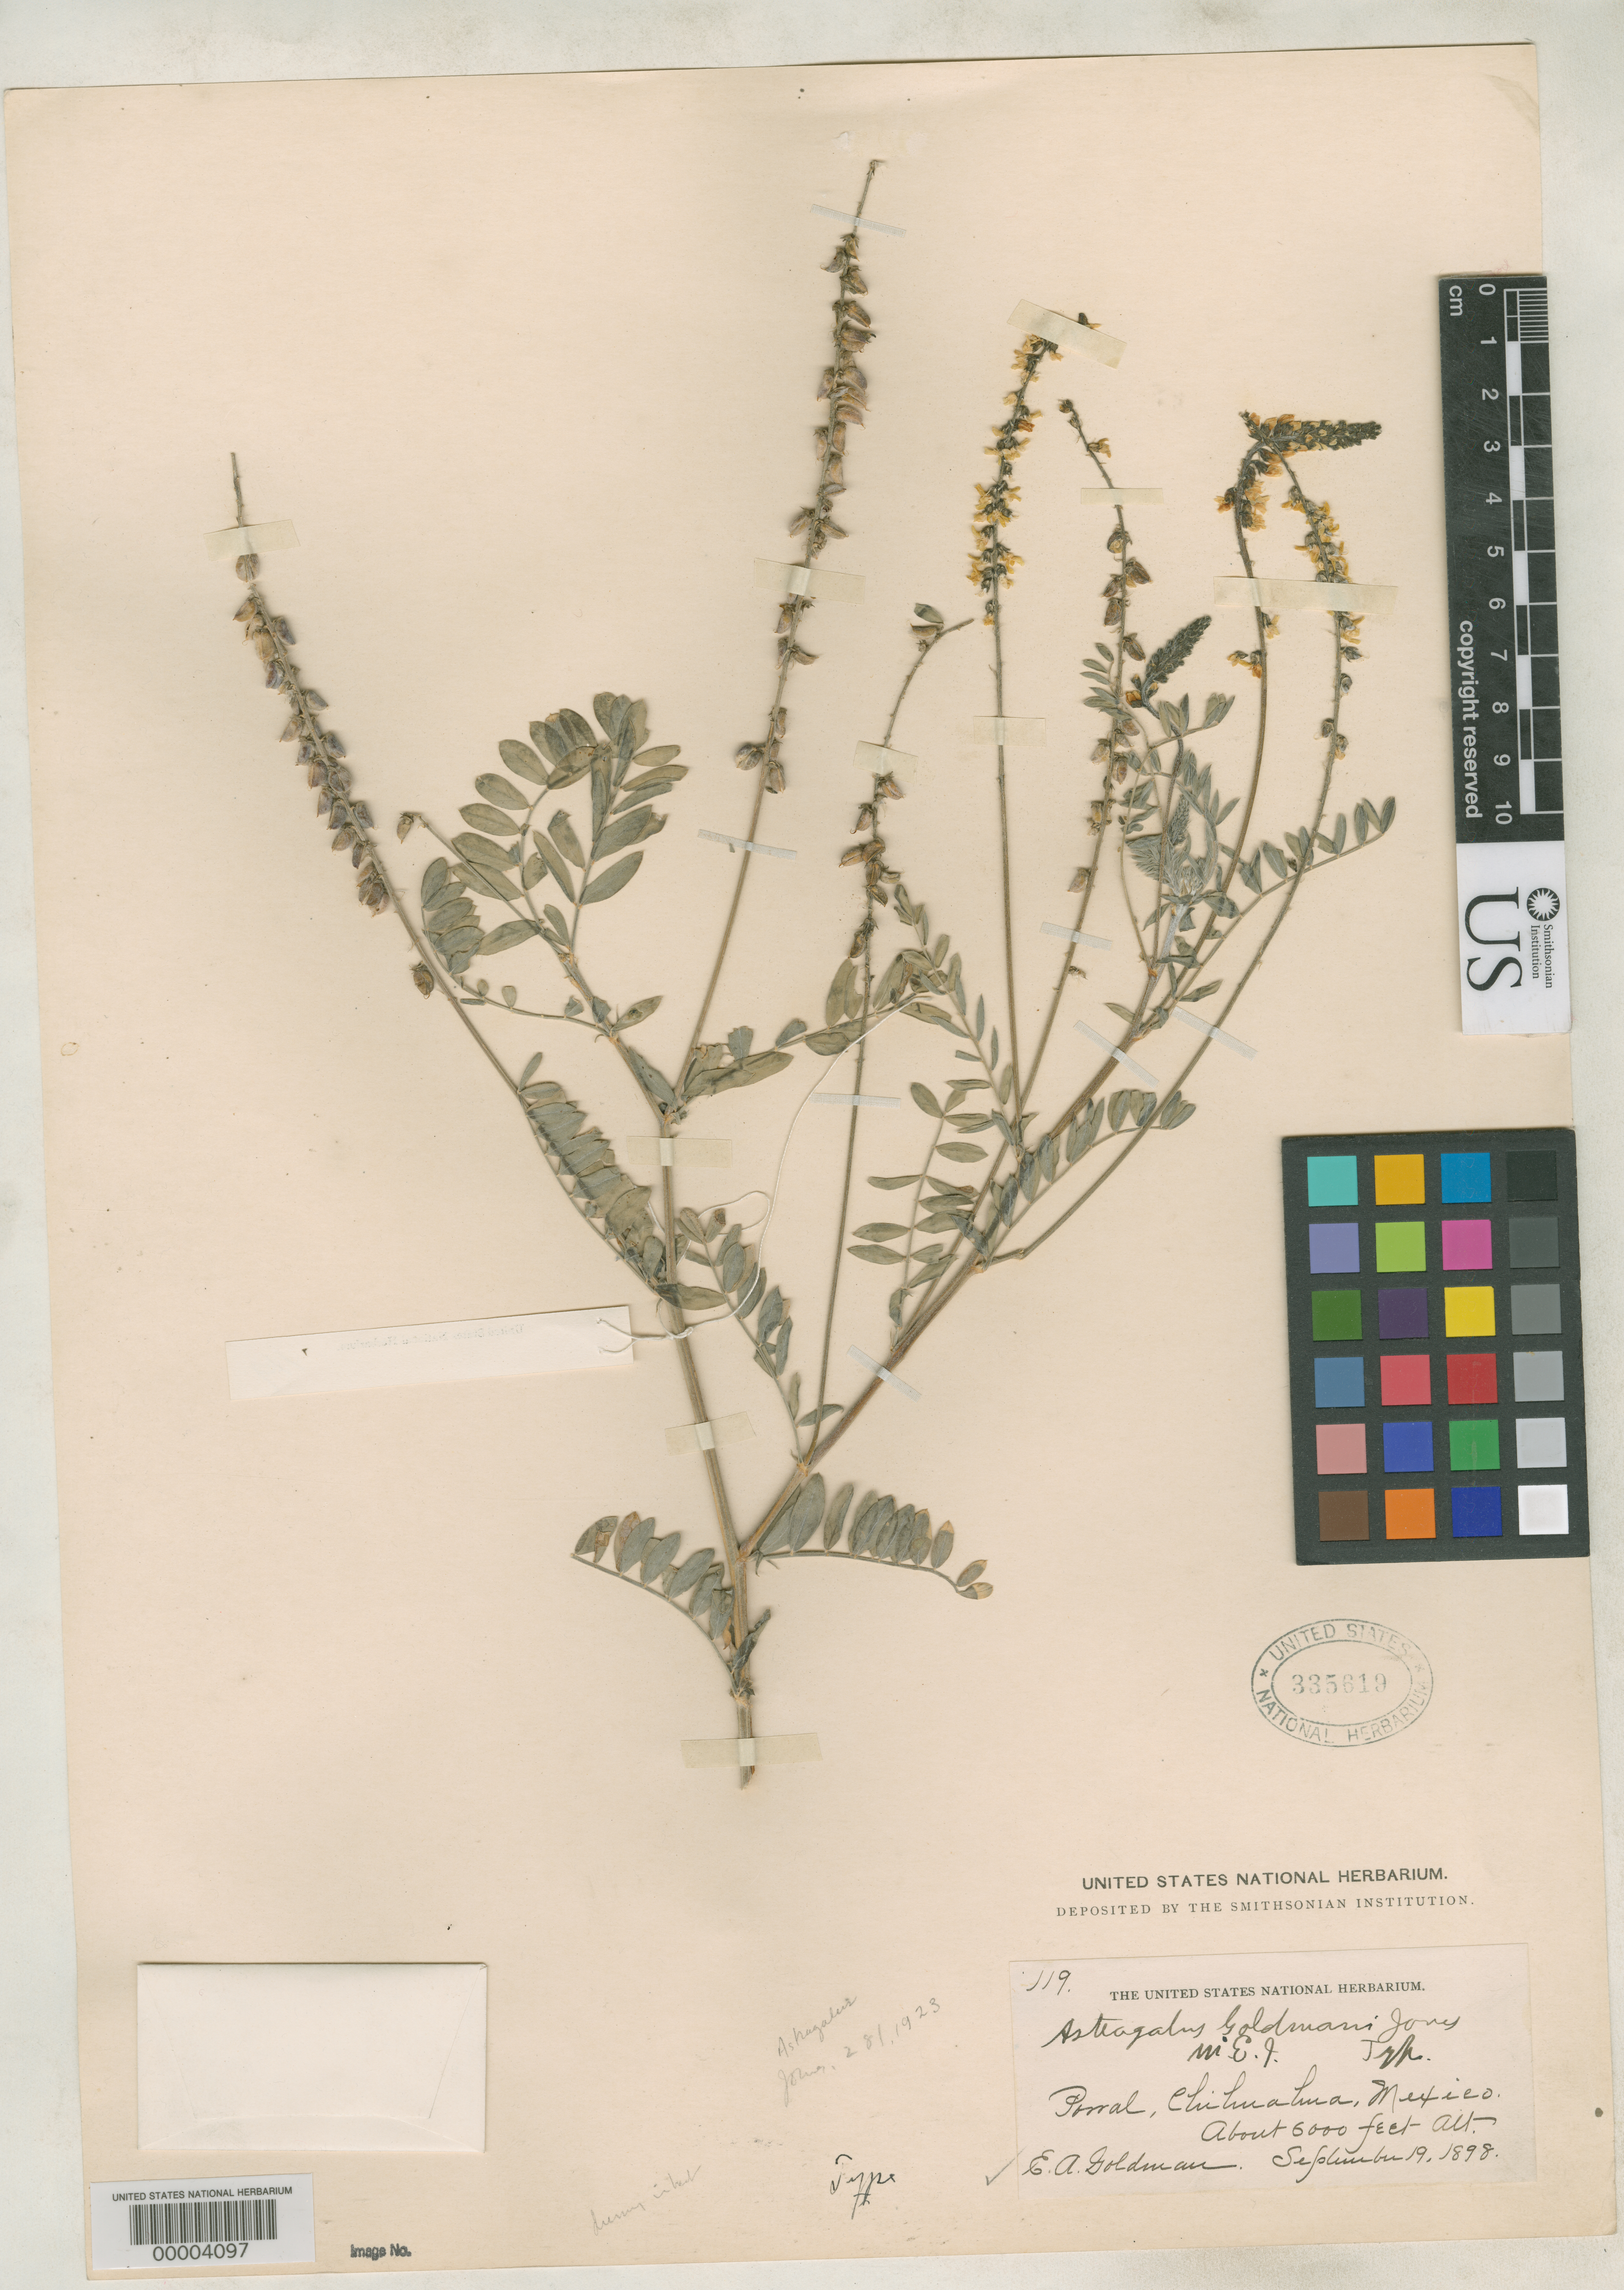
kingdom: Plantae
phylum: Tracheophyta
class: Magnoliopsida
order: Fabales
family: Fabaceae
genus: Astragalus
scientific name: Astragalus goldmani M.E. Jones, orth. var.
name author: M.E. Jones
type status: Holotype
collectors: E. A. Goldman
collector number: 119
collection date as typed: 19 Sep 1898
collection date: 1898-09-19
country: Mexico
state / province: Chihuahua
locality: Hidalgo de Parral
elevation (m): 1829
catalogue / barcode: US 335619